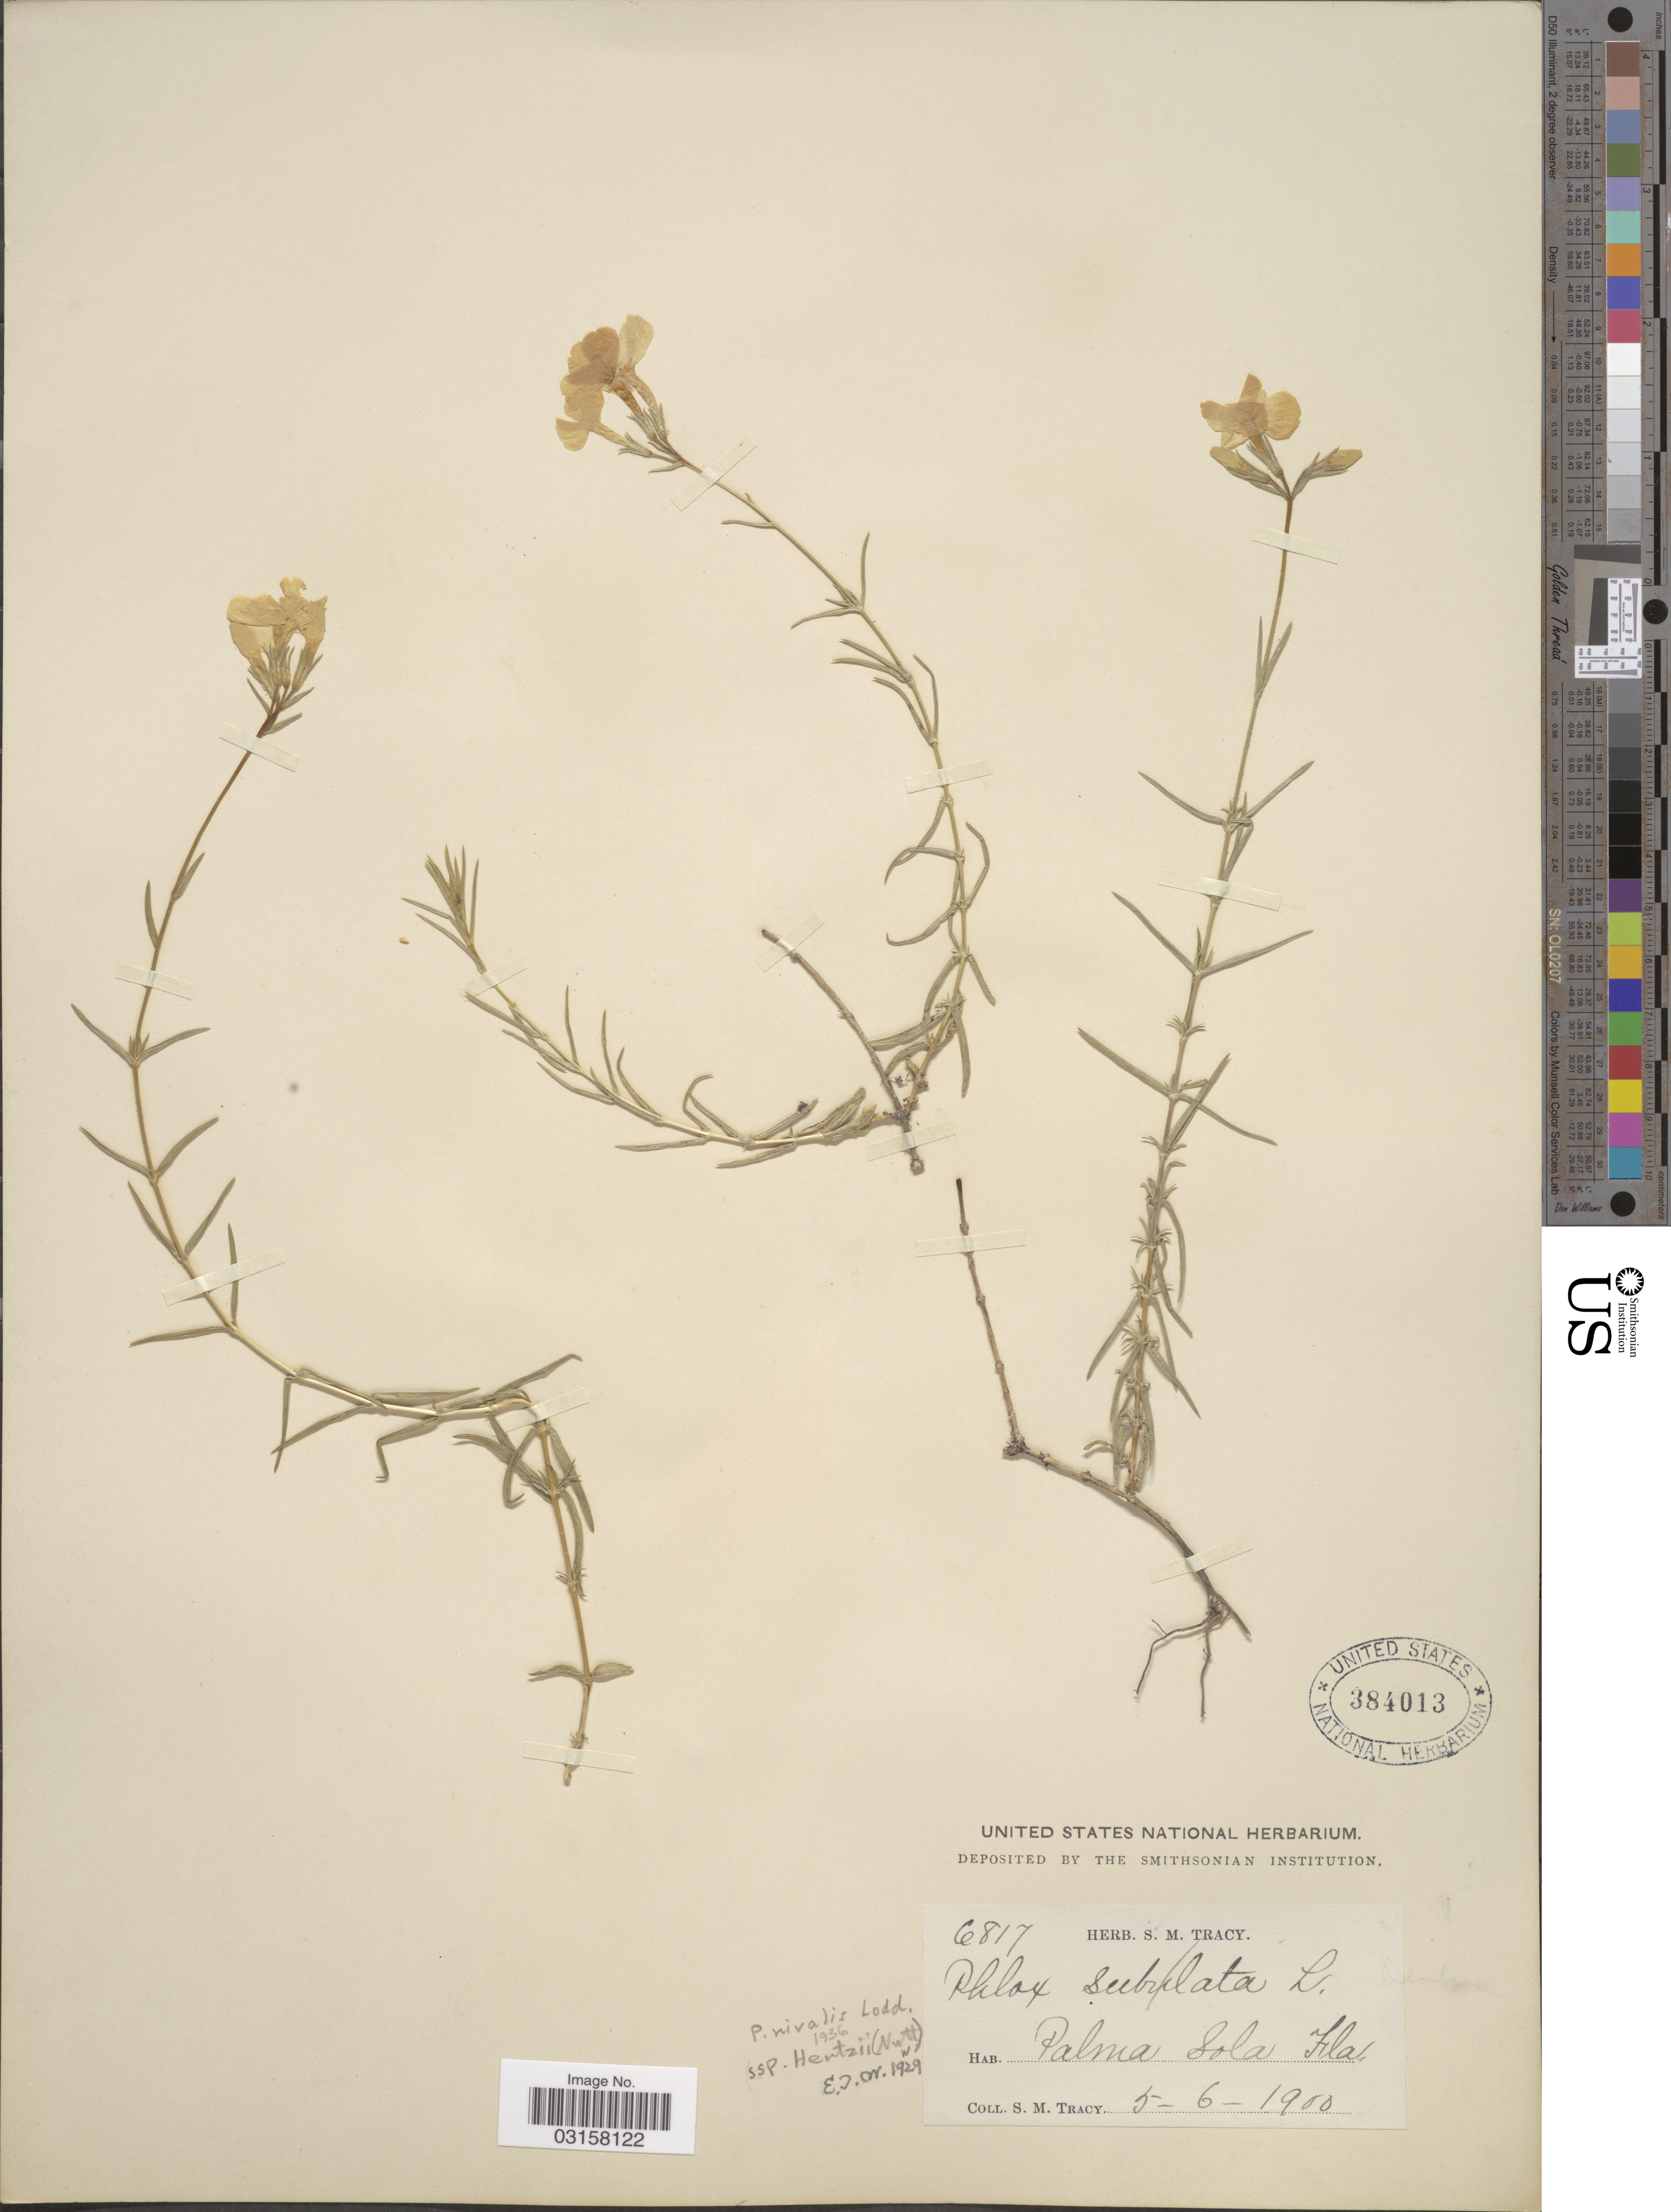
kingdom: Plantae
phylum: Tracheophyta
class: Magnoliopsida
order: Ericales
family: Polemoniaceae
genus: Phlox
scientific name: Phlox nivalis subsp. nivalis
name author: Lodd. ex Sweet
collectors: S. M. Tracy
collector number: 6817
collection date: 1900-05-06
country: United States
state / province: Florida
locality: Palma Sola.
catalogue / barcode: US 384013